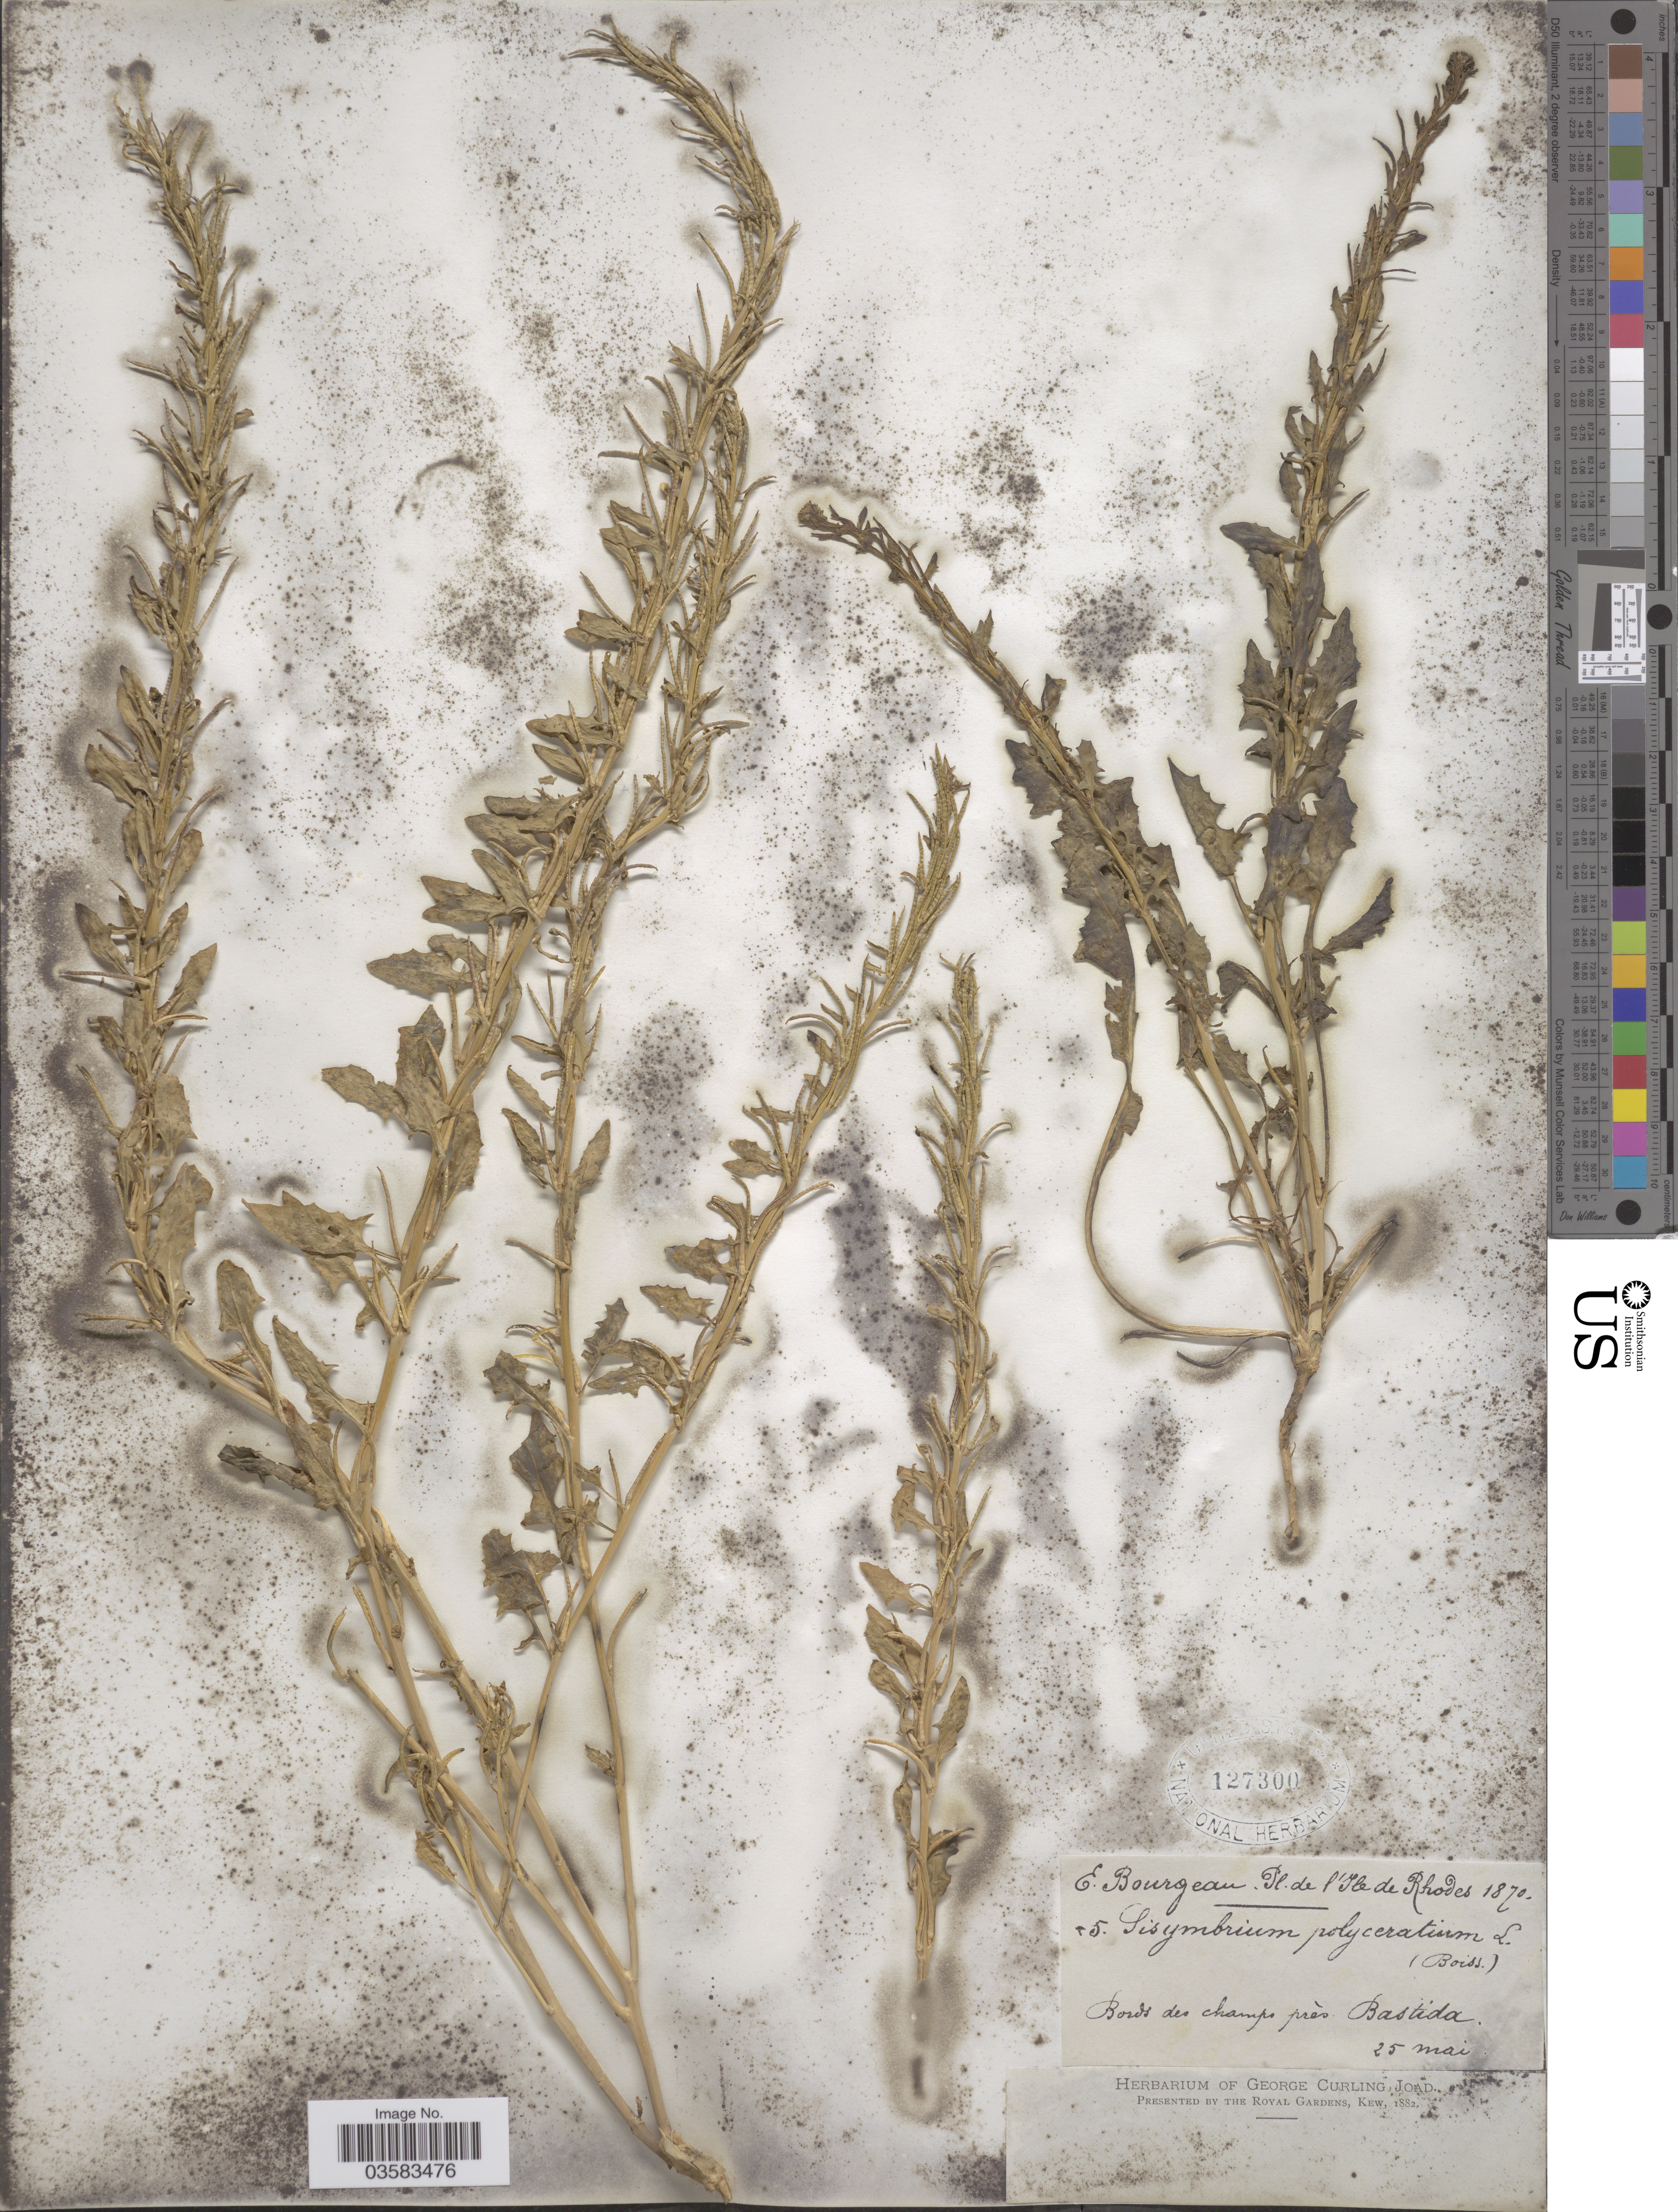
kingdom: Plantae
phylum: Tracheophyta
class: Magnoliopsida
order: Brassicales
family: Brassicaceae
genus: Sisymbrium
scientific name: Sisymbrium polyceratium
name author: L.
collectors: E. Bourgeau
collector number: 5*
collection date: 1870-05-25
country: Greece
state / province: South Aegean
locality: Ile de Rhodes. Bords des champs près Bastida.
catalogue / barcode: US 127300